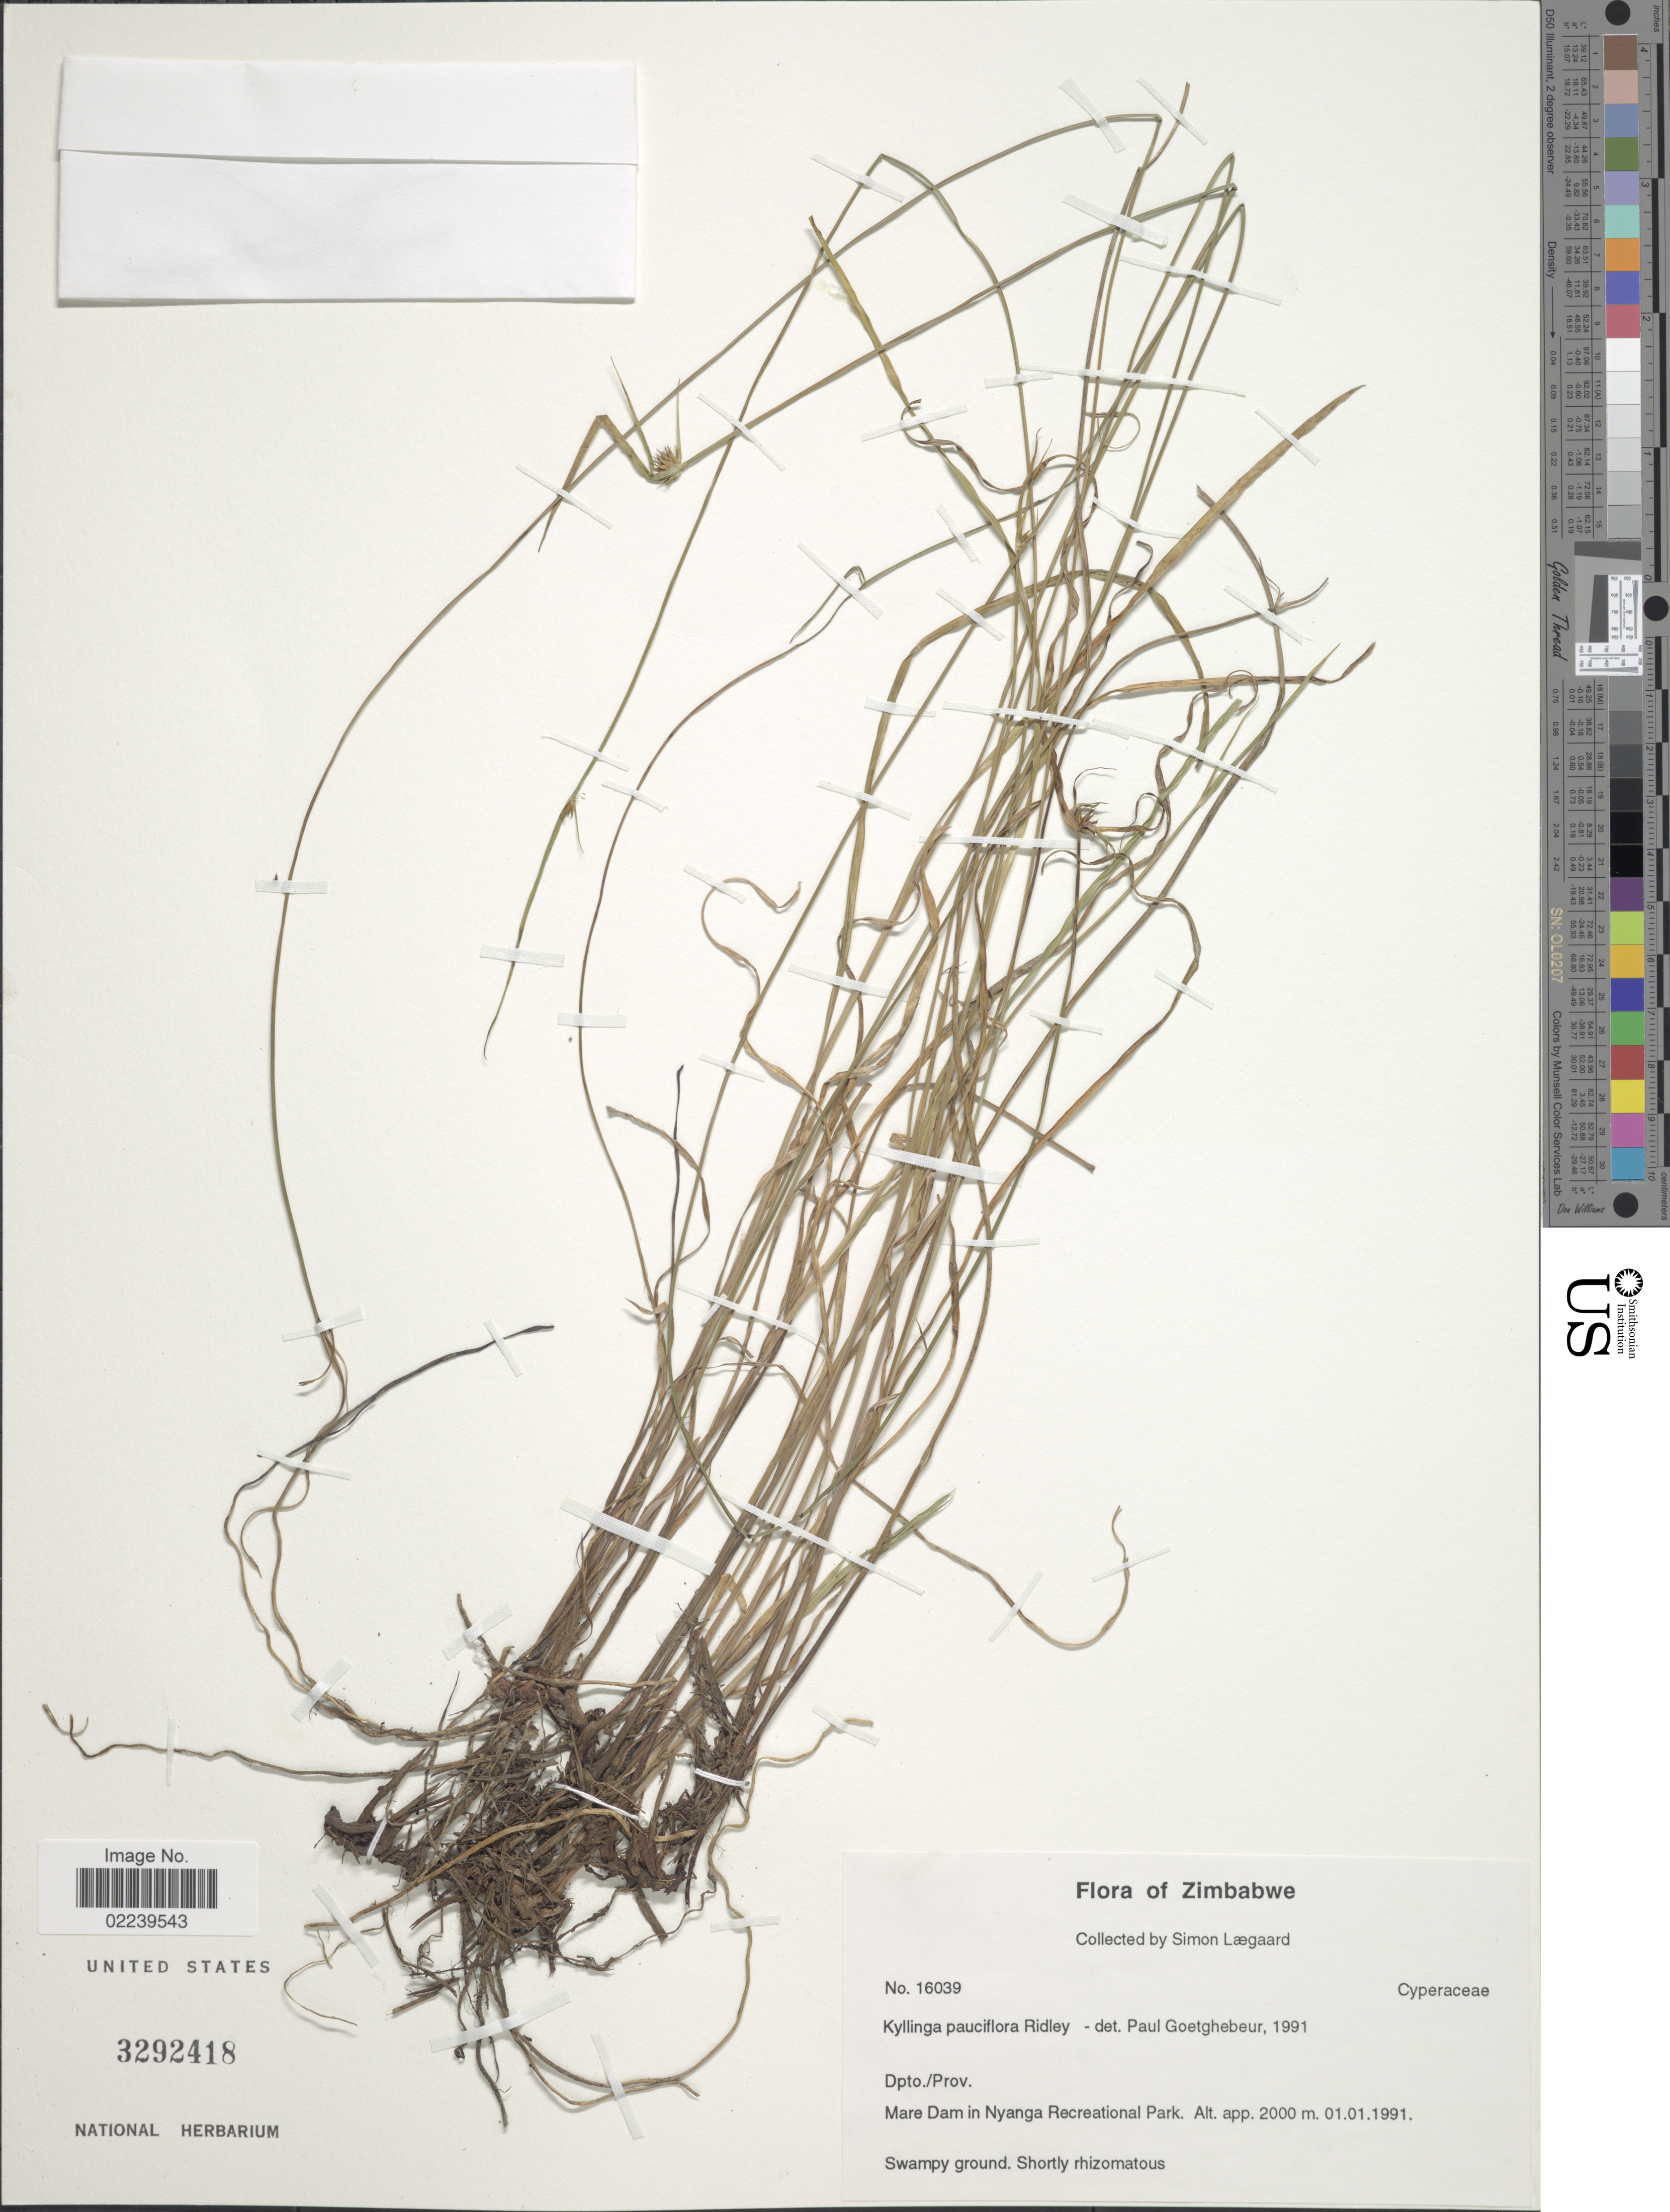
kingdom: Plantae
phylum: Tracheophyta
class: Liliopsida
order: Poales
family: Cyperaceae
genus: Cyperus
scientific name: Cyperus ridleyi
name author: Mattf. & Kük.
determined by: Strong, M. T., (US), Smithsonian Institution - National Museum of Natural History (UNITED STATES)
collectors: S. Lægaard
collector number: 16039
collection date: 1991-01-01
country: Zimbabwe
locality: Dpto./Prov. Mare Dam in Nyanga Recreational Park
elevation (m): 2000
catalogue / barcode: US 3292418